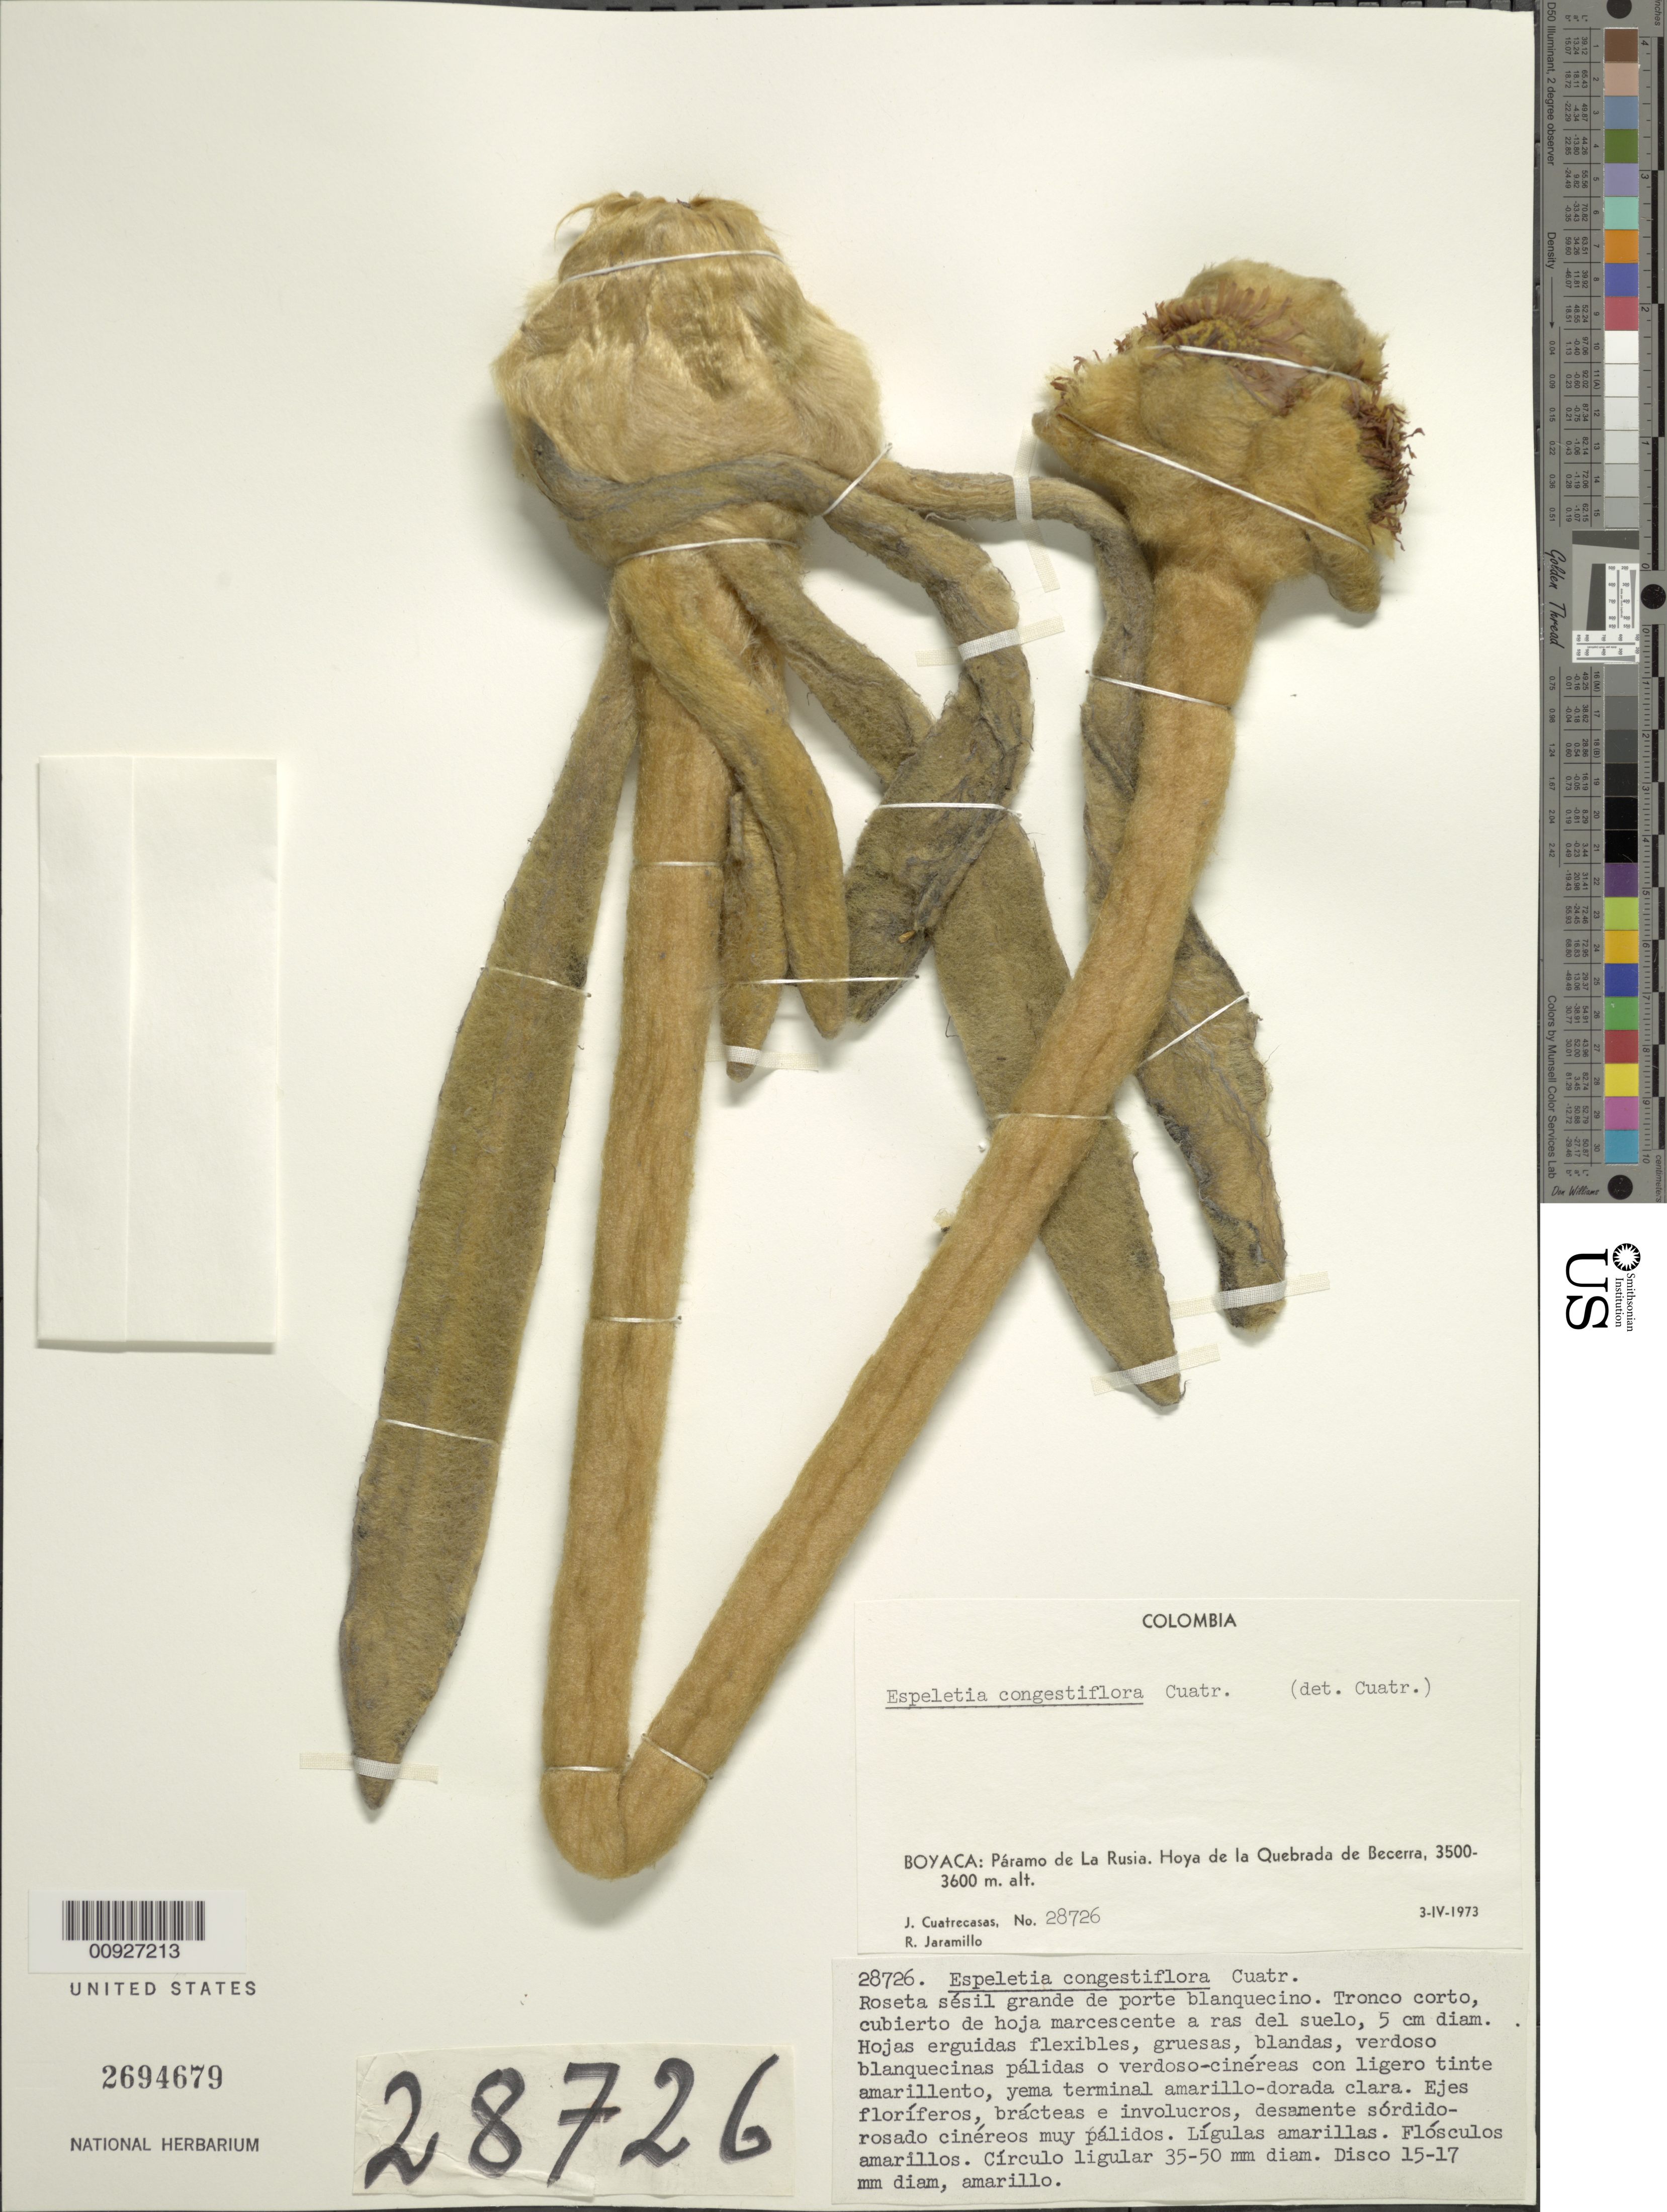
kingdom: Plantae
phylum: Tracheophyta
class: Magnoliopsida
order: Asterales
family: Asteraceae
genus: Espeletia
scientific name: Espeletia congestiflora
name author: Cuatrec.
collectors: J. Cuatrecasas & R. Jaramillo M.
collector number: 28726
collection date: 1973-04-03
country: Colombia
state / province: Boyacá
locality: P. de La Rusia. Páramo de La Rusia, Hoya de la Quebrada de Becerra.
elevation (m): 3500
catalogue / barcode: US 2694679